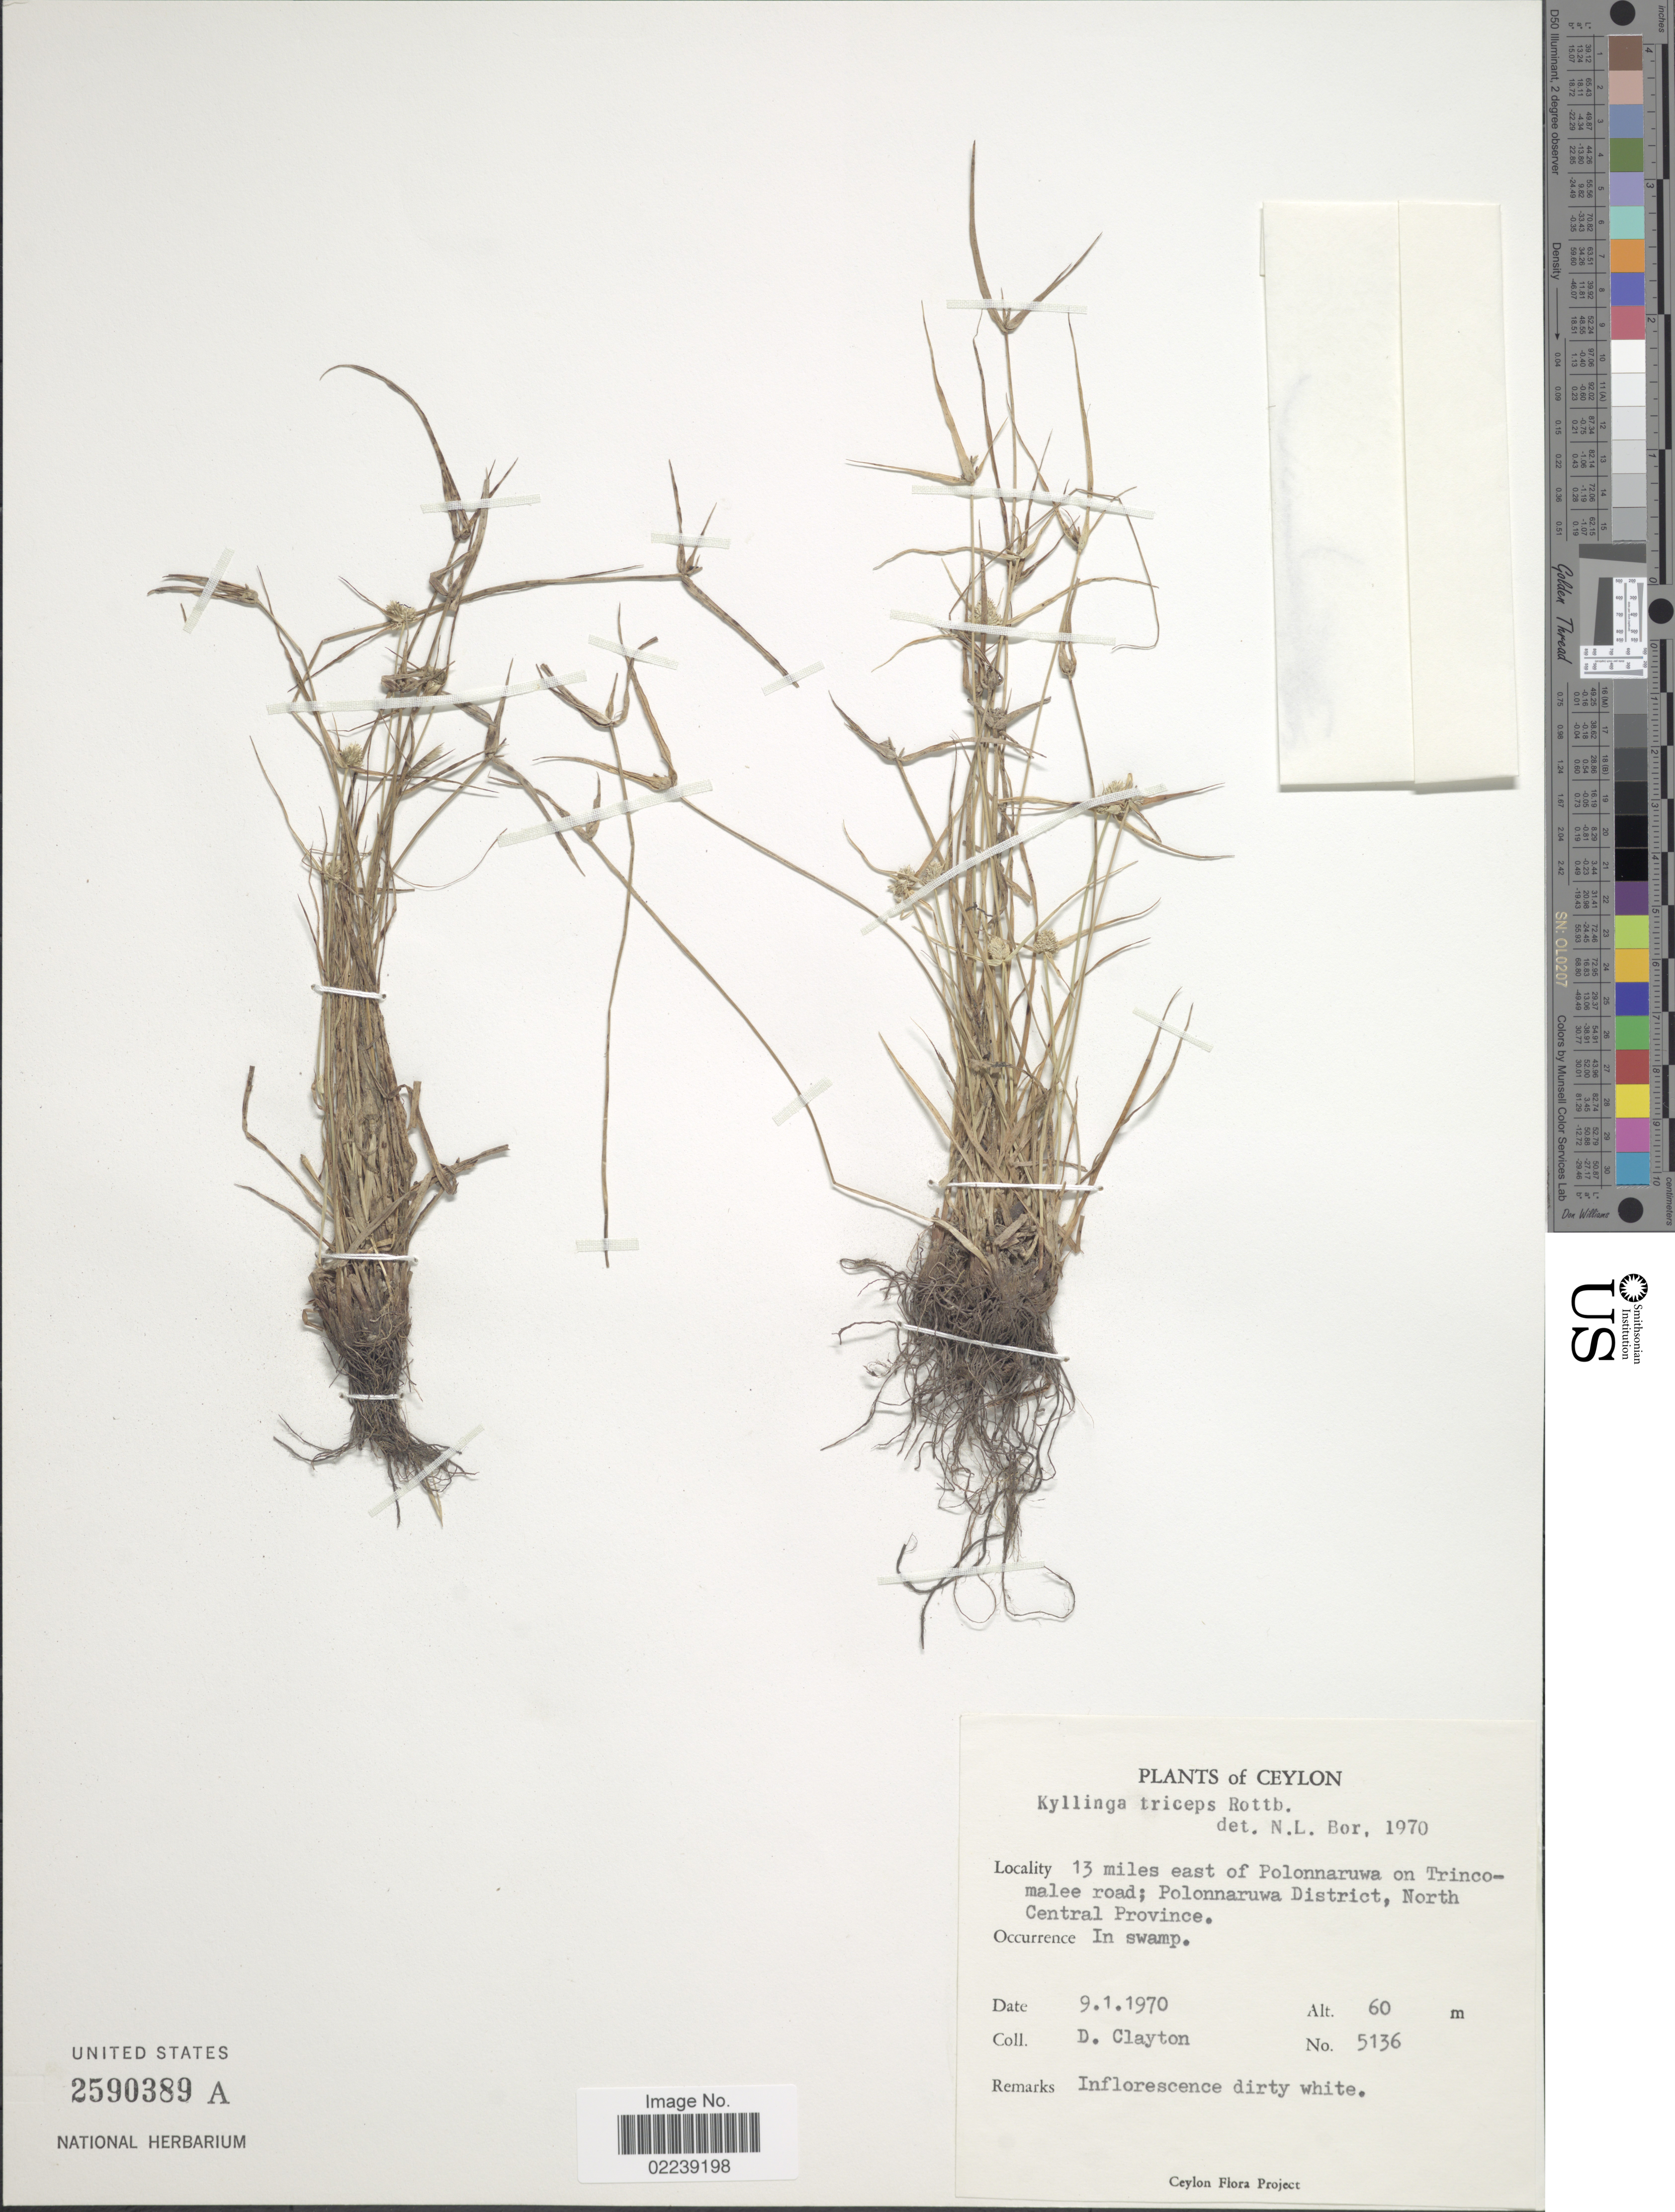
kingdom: Plantae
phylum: Tracheophyta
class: Liliopsida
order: Poales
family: Cyperaceae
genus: Cyperus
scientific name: Cyperus tenuifolius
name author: (Steud.) Dandy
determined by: Strong, Mark T., (BOT), Smithsonian Institution - National Museum of Natural History (UNITED STATES)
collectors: D. Clayton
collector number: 5136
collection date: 1970-01-09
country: Sri Lanka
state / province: Central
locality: Ceylon, 13 miles east of Polonnaruwa on Trincomalee road; Polonnaruwa District, North Central Province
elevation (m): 60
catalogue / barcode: US 2590389A